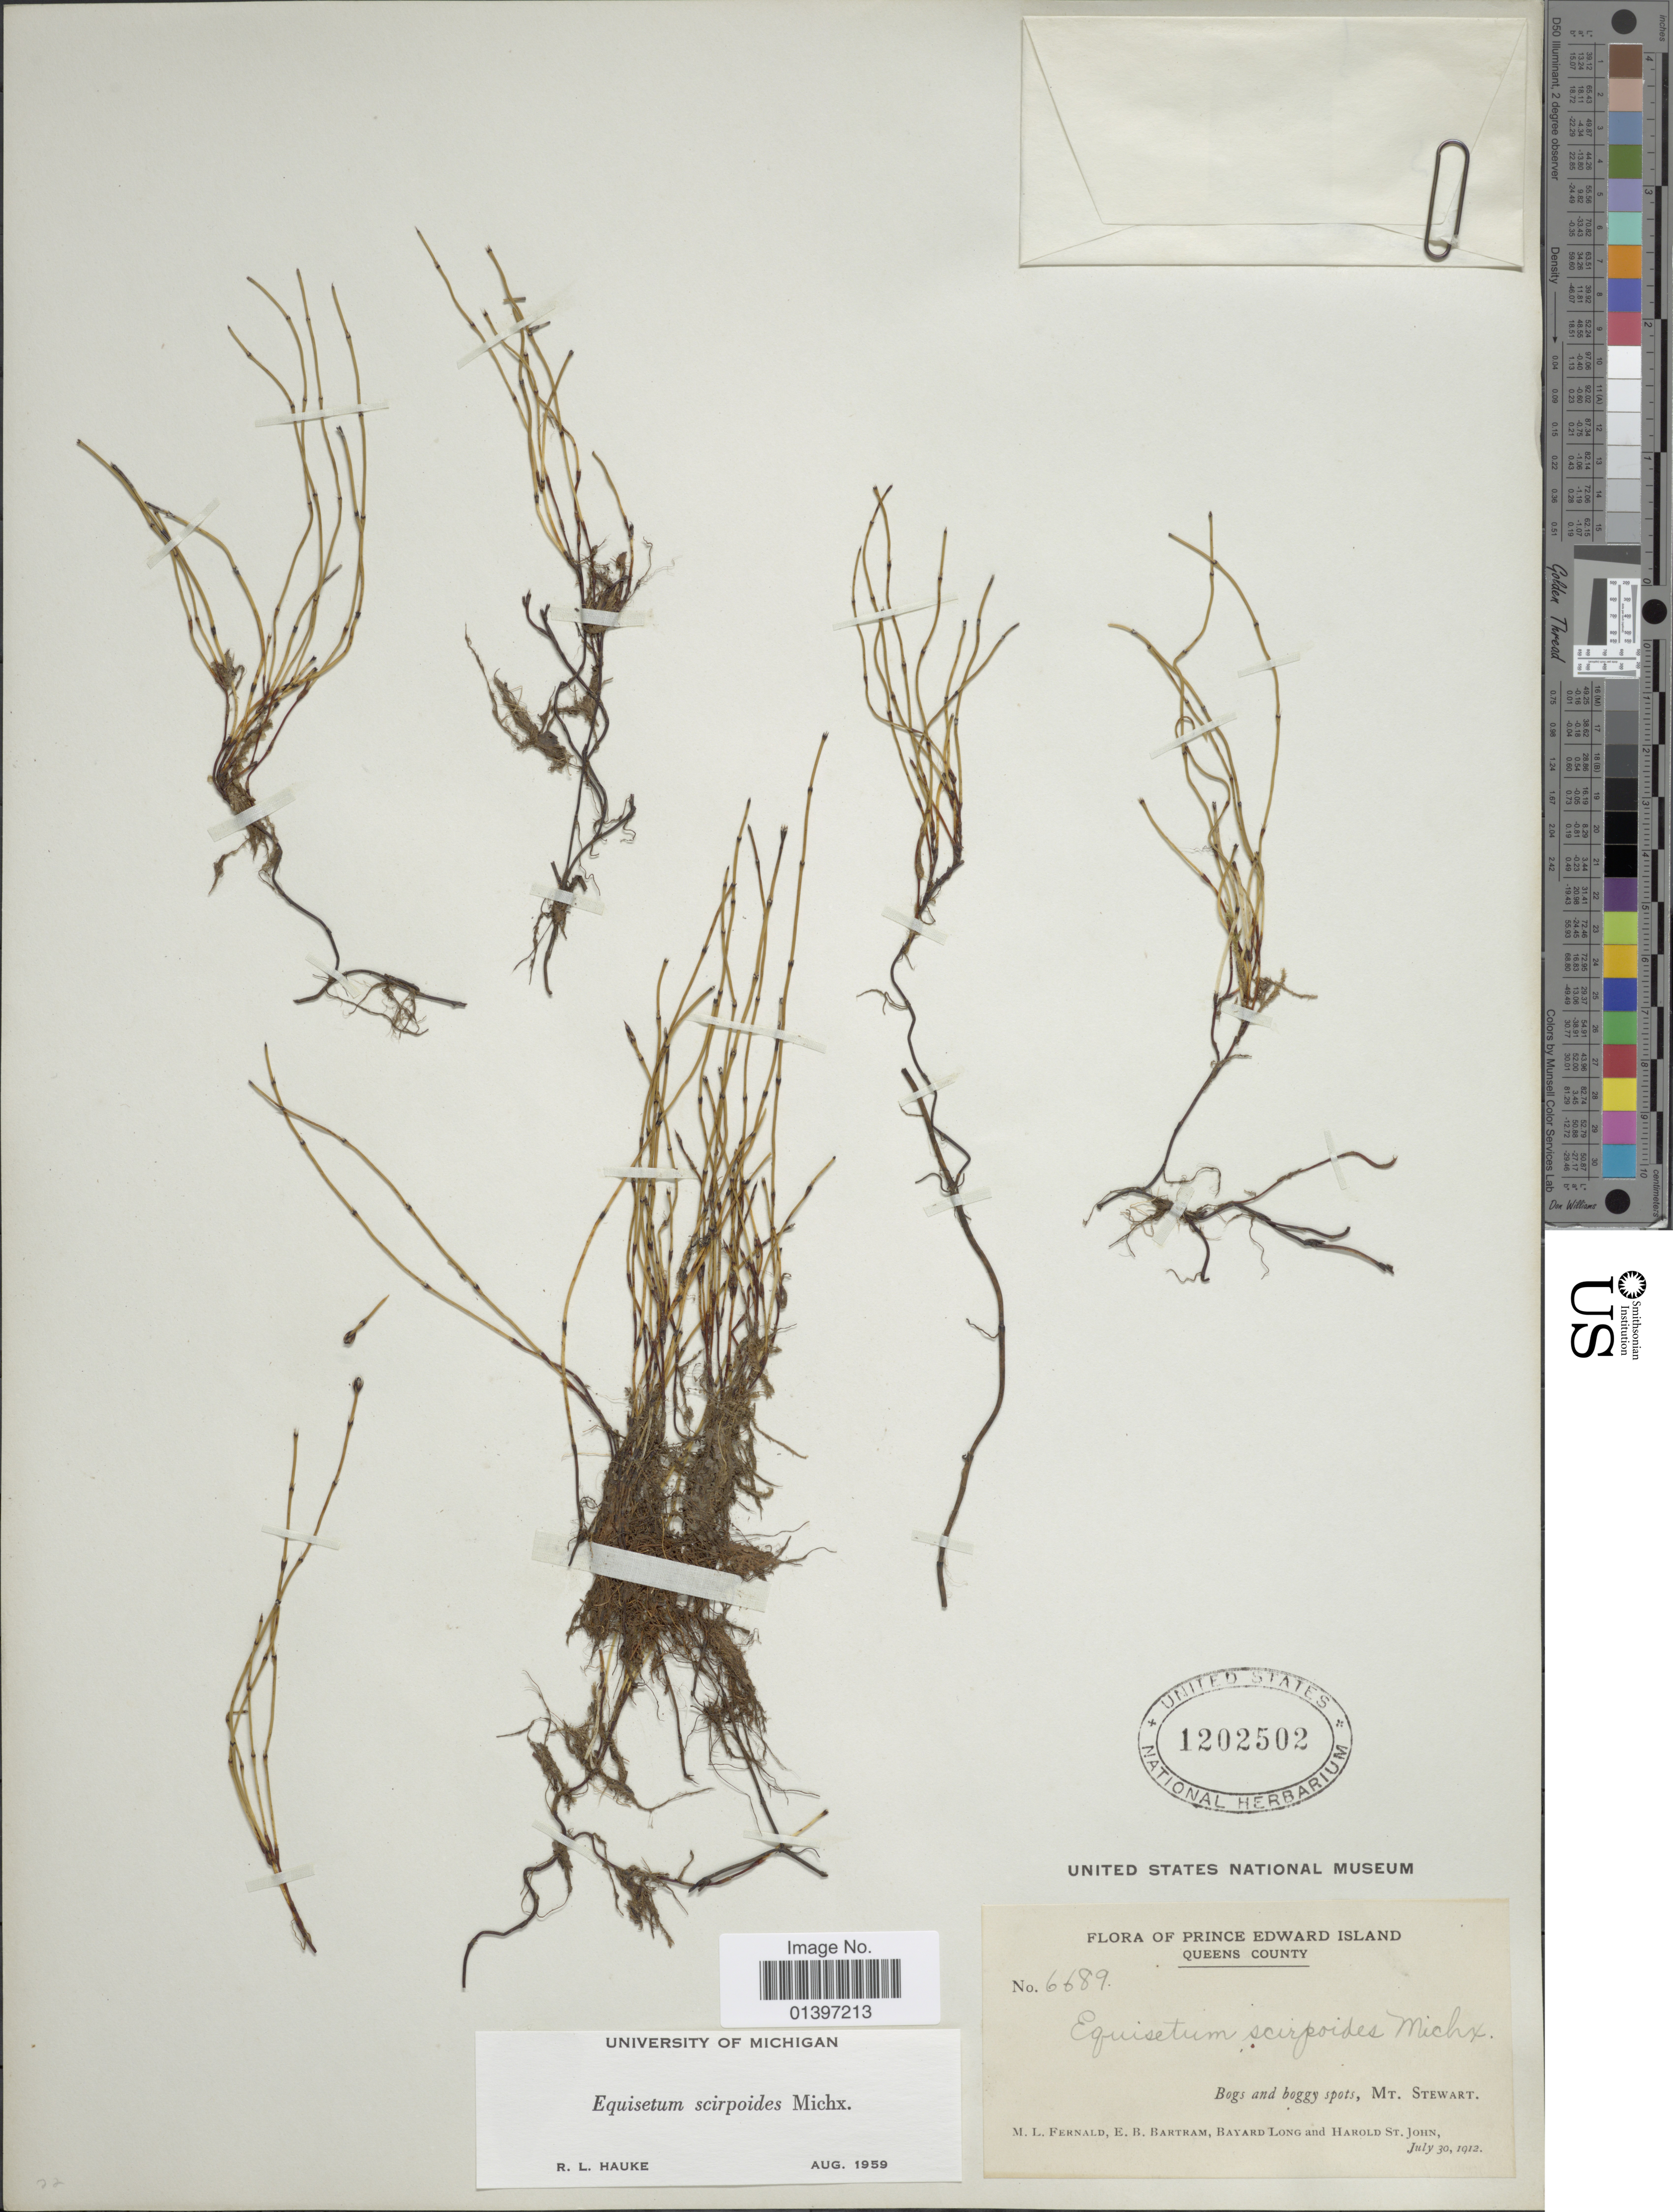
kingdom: Plantae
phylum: Tracheophyta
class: Polypodiopsida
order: Equisetales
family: Equisetaceae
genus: Equisetum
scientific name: Equisetum scirpoides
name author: Michx.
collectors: M. L. Fernald, E. B. Bartram, B. Long & H. St. John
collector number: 6689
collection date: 1912-07-30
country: Canada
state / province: Prince Edward Island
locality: Queens County, Bogs and boggy spots, Mt. Stewart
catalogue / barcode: US 1202502